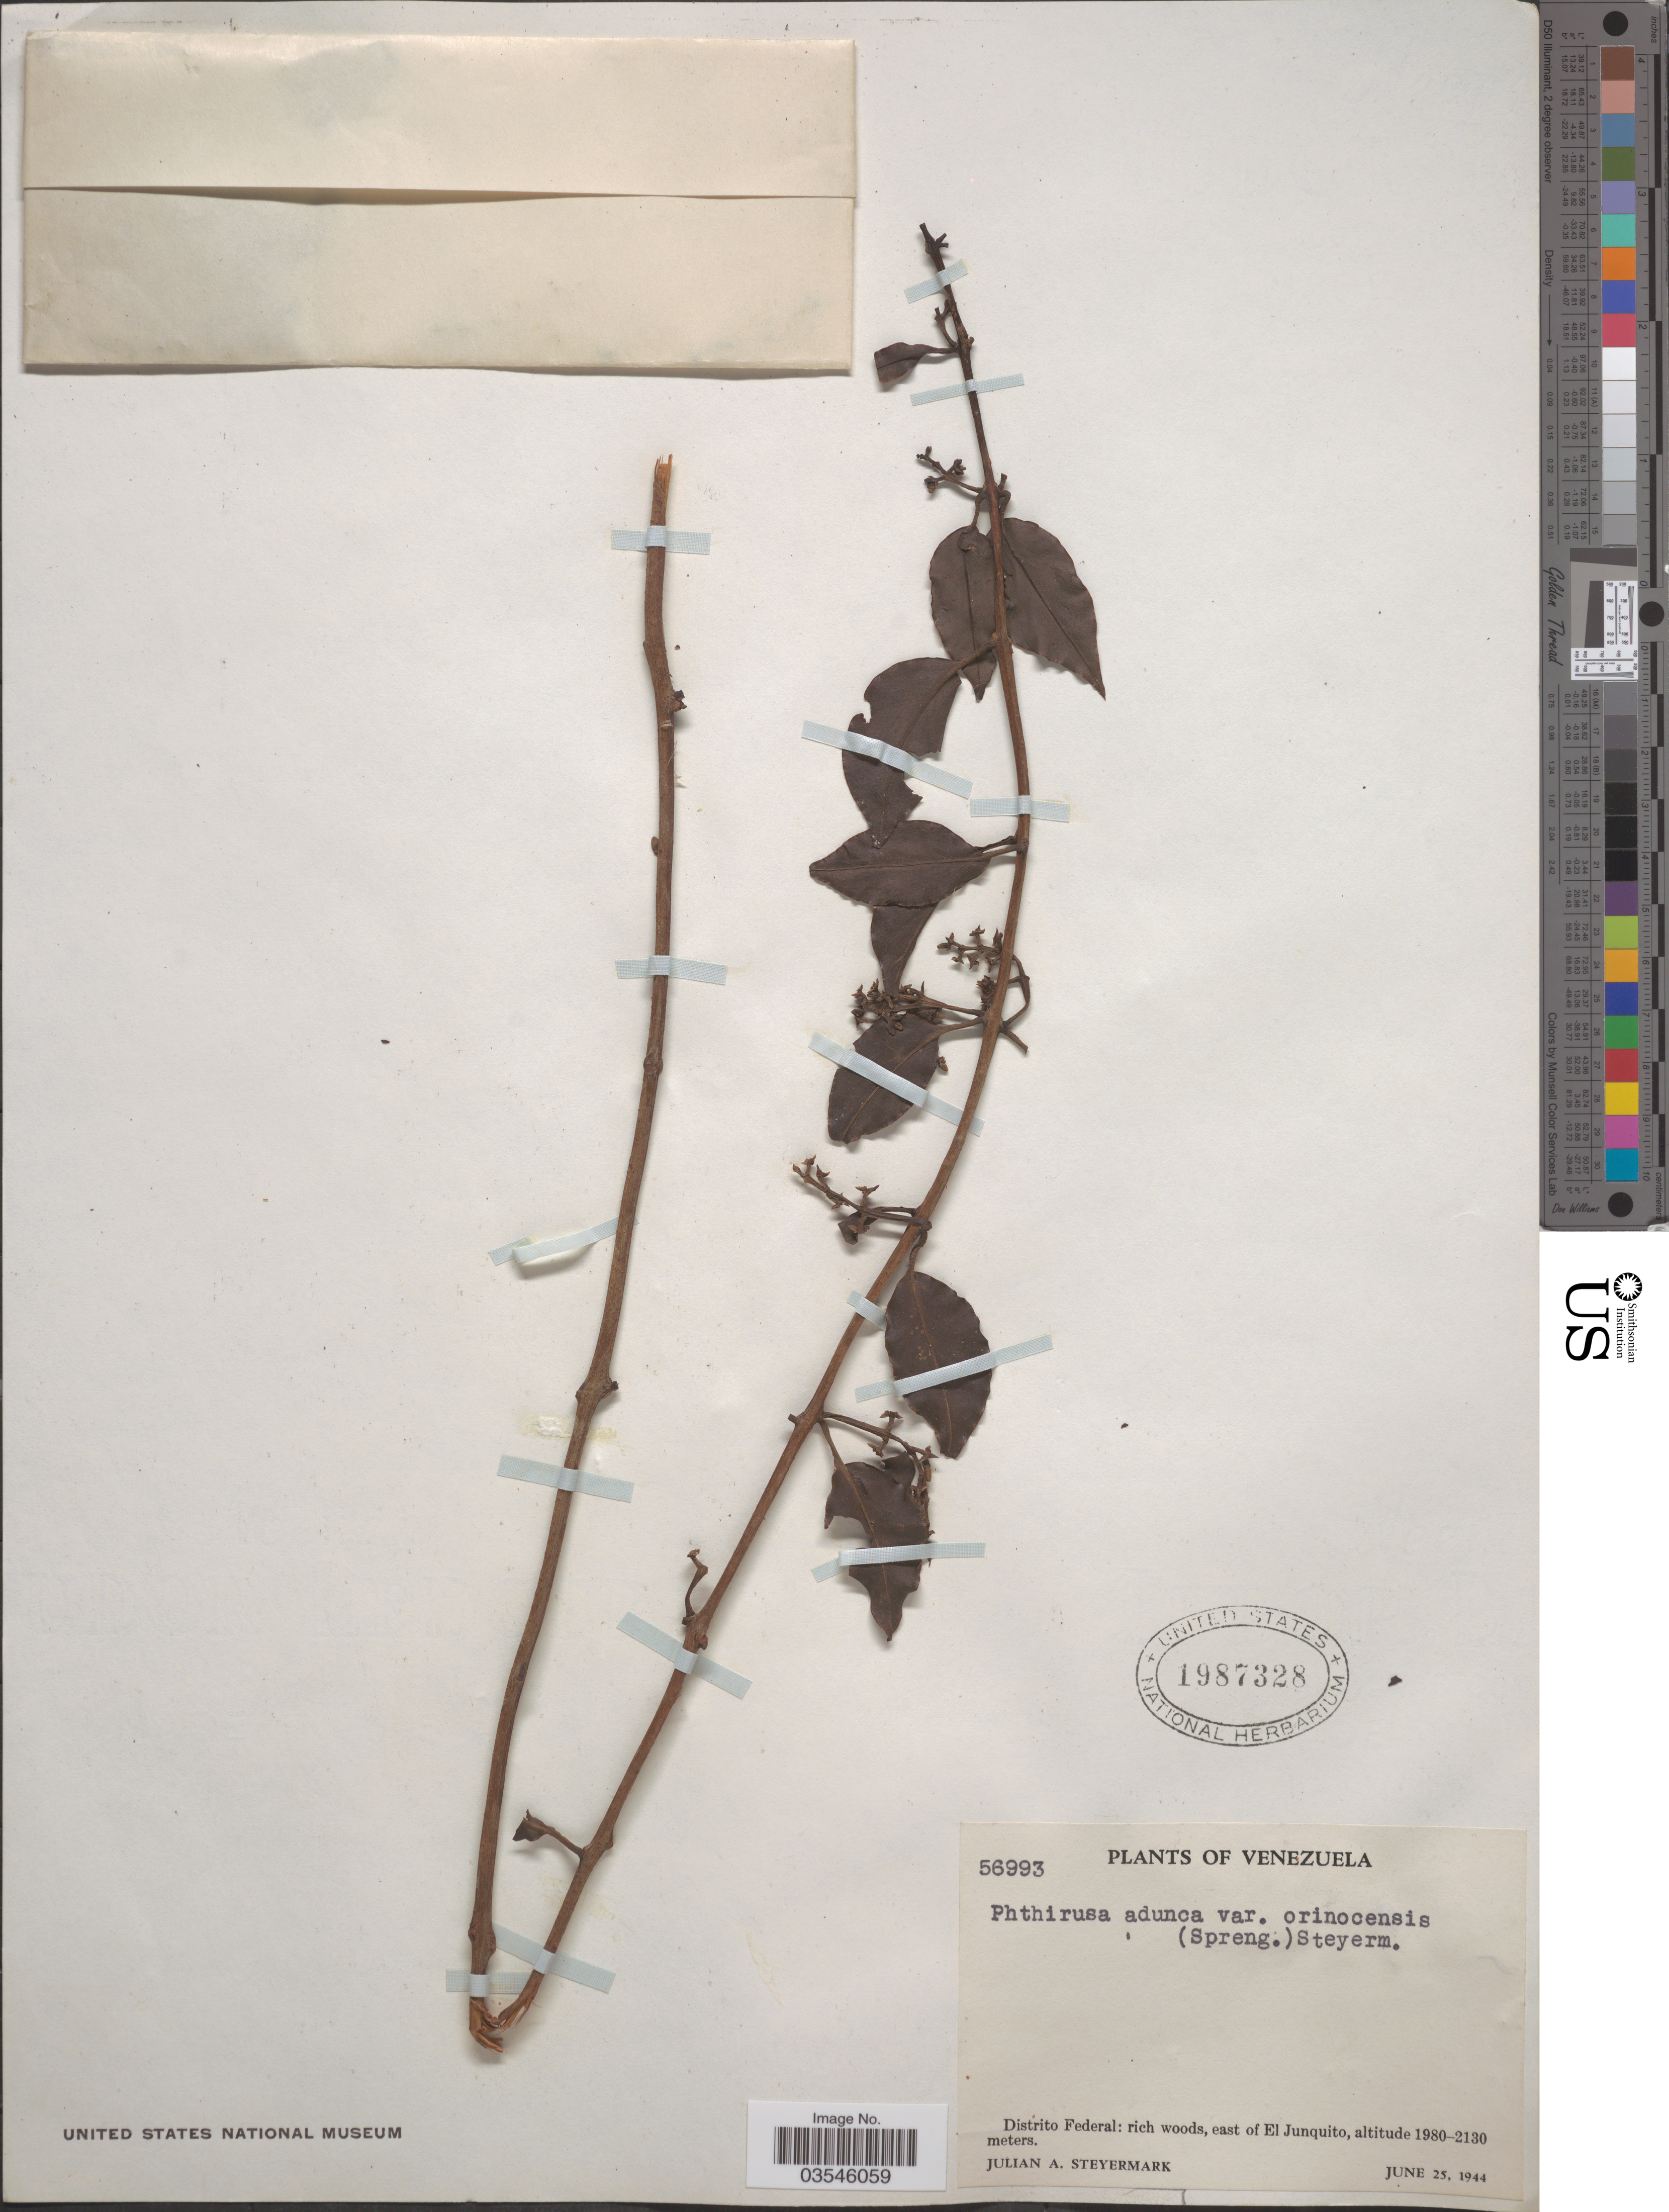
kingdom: Plantae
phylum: Tracheophyta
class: Magnoliopsida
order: Santalales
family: Loranthaceae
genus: Phthirusa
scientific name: Phthirusa adunca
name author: (G. Mey.) Maguire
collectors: J. Steyermark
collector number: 56993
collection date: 1944-06-25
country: Venezuela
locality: Distrito Federal: rich woods, east of El Junquito.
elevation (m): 1980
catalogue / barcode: US 1987328